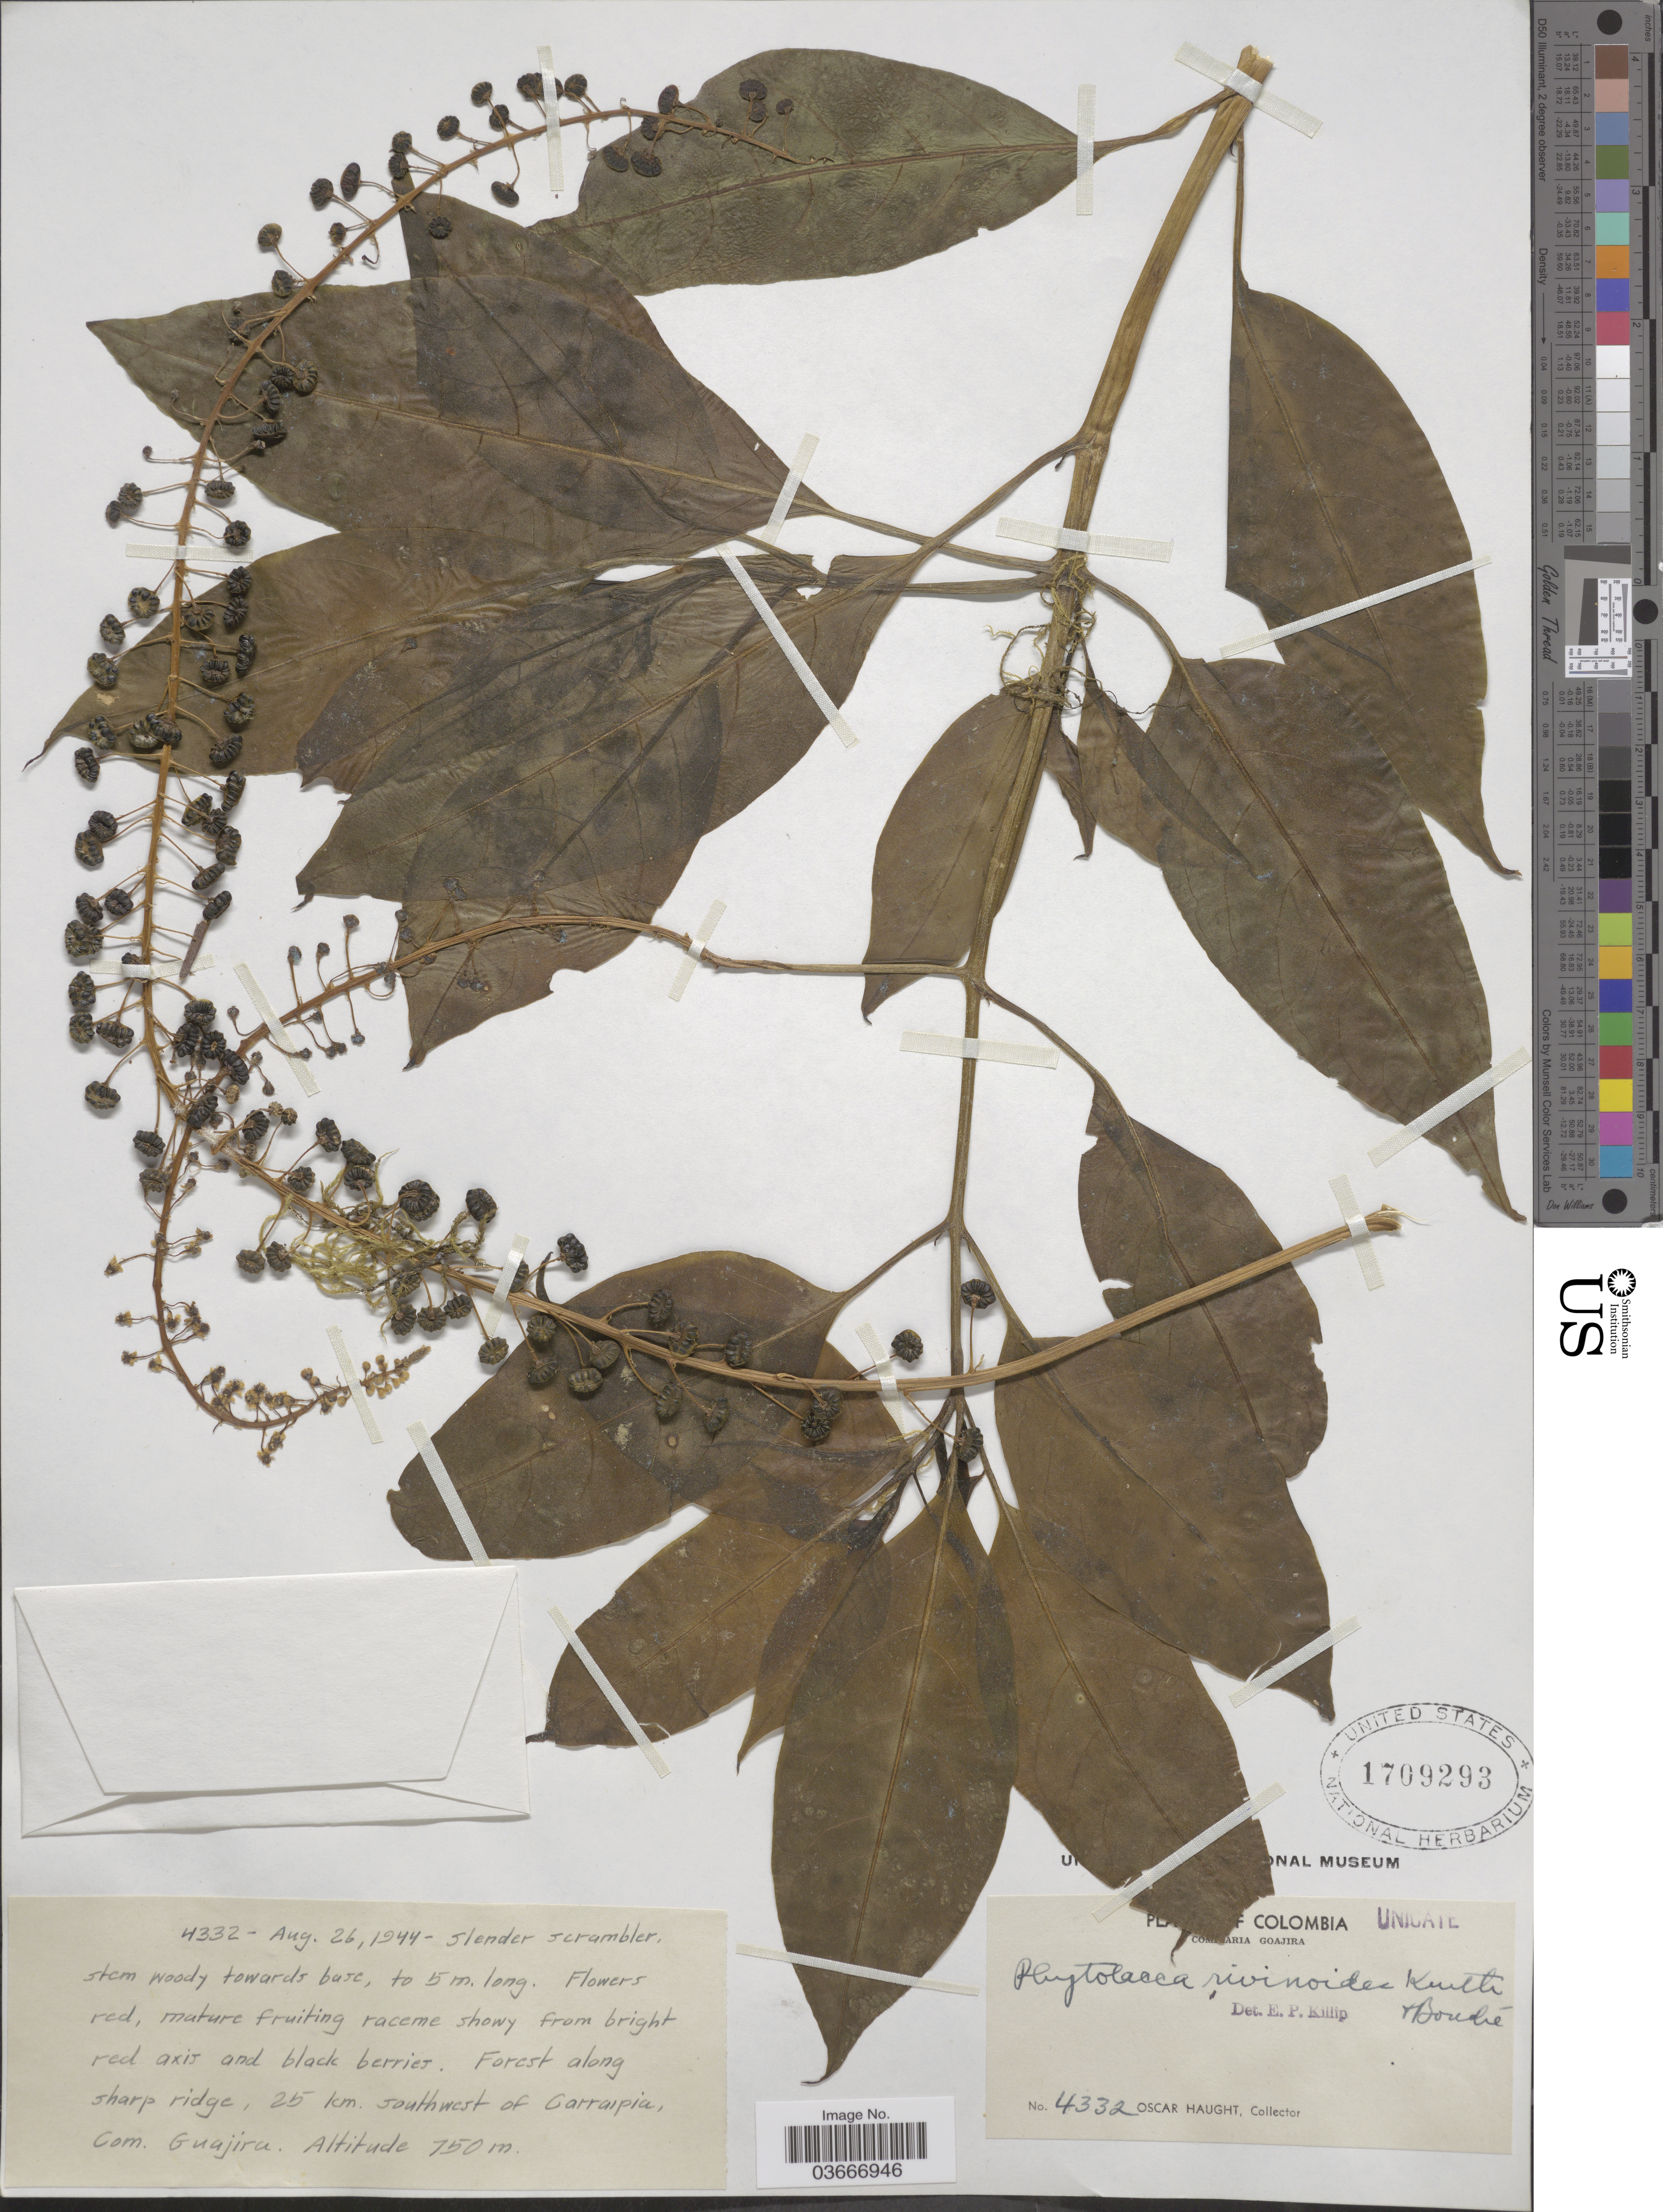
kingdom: Plantae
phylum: Tracheophyta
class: Magnoliopsida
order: Caryophyllales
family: Phytolaccaceae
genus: Phytolacca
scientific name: Phytolacca rivinoides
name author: Kunth & C.D. Bouché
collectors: O. L. Haught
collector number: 4332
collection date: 1944-08-26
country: Colombia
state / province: La Guajira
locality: Forest along sharp ridge, 25 km. southwest of Garraipia, Com. Guajira. Comisaria Goajira.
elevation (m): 750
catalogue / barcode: US 1709293